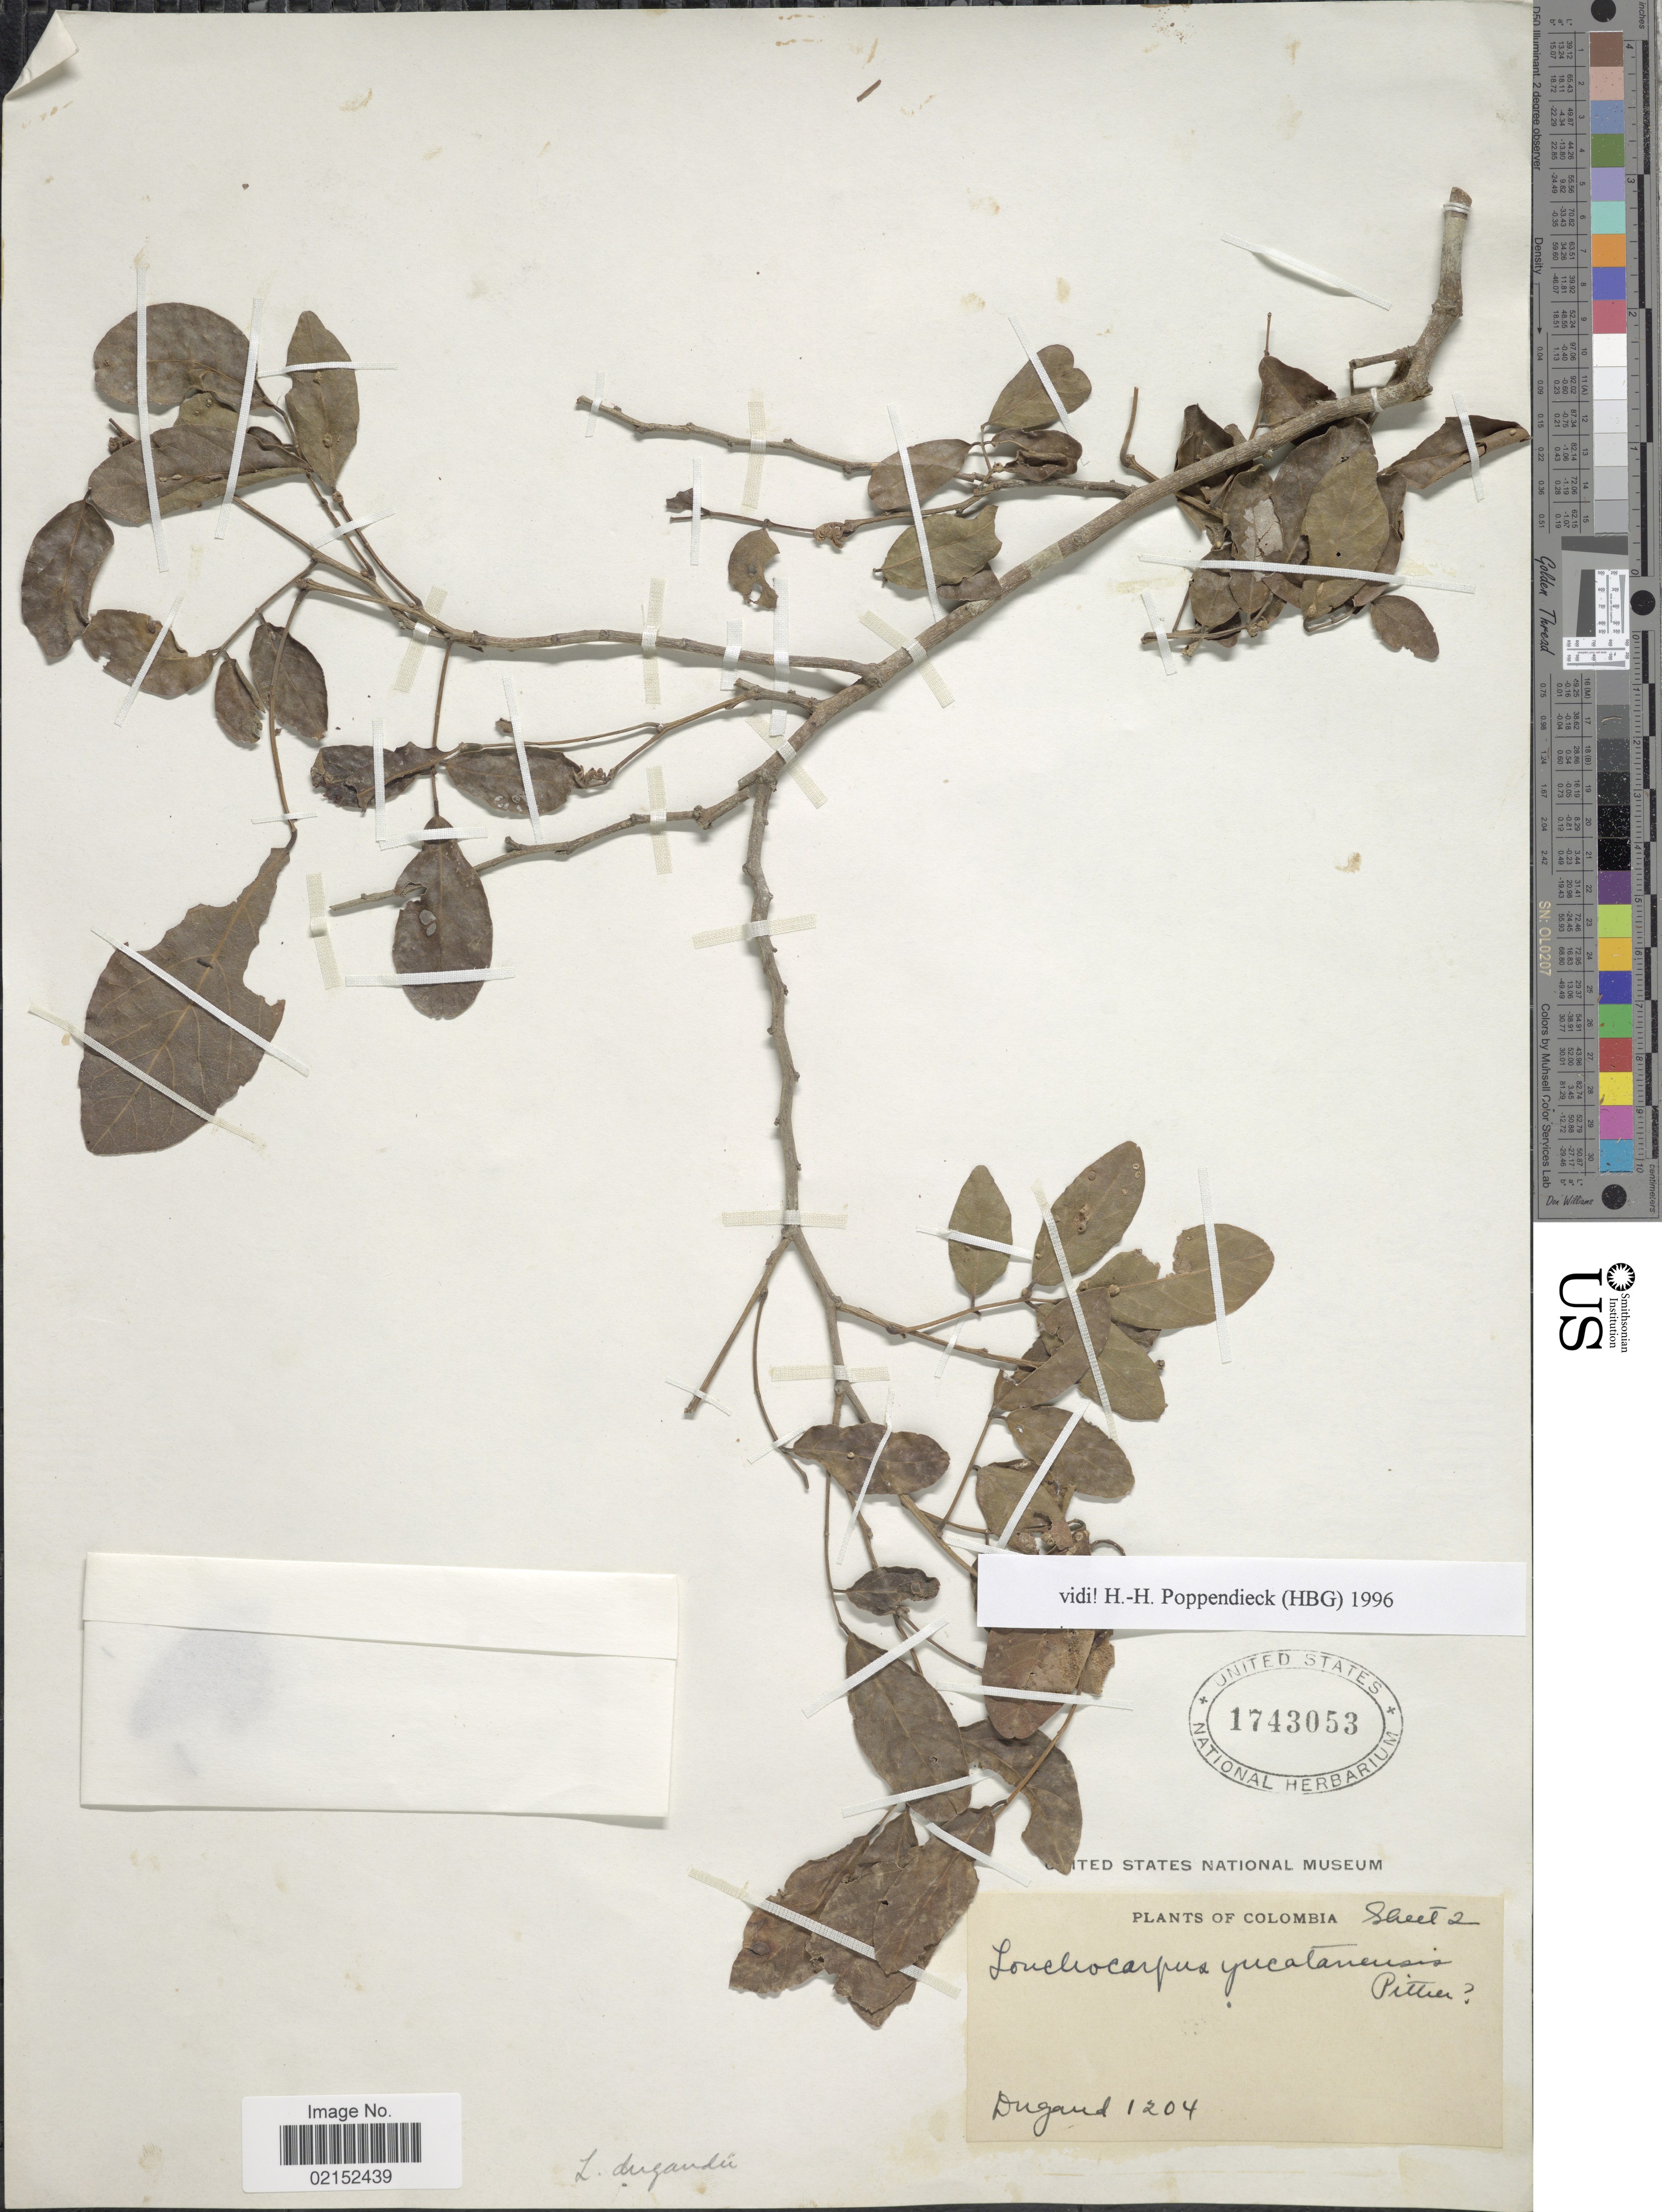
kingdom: Plantae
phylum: Tracheophyta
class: Magnoliopsida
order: Fabales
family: Fabaceae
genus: Lonchocarpus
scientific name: Lonchocarpus sp.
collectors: Dugand, --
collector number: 1204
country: Colombia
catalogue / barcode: US 1743053